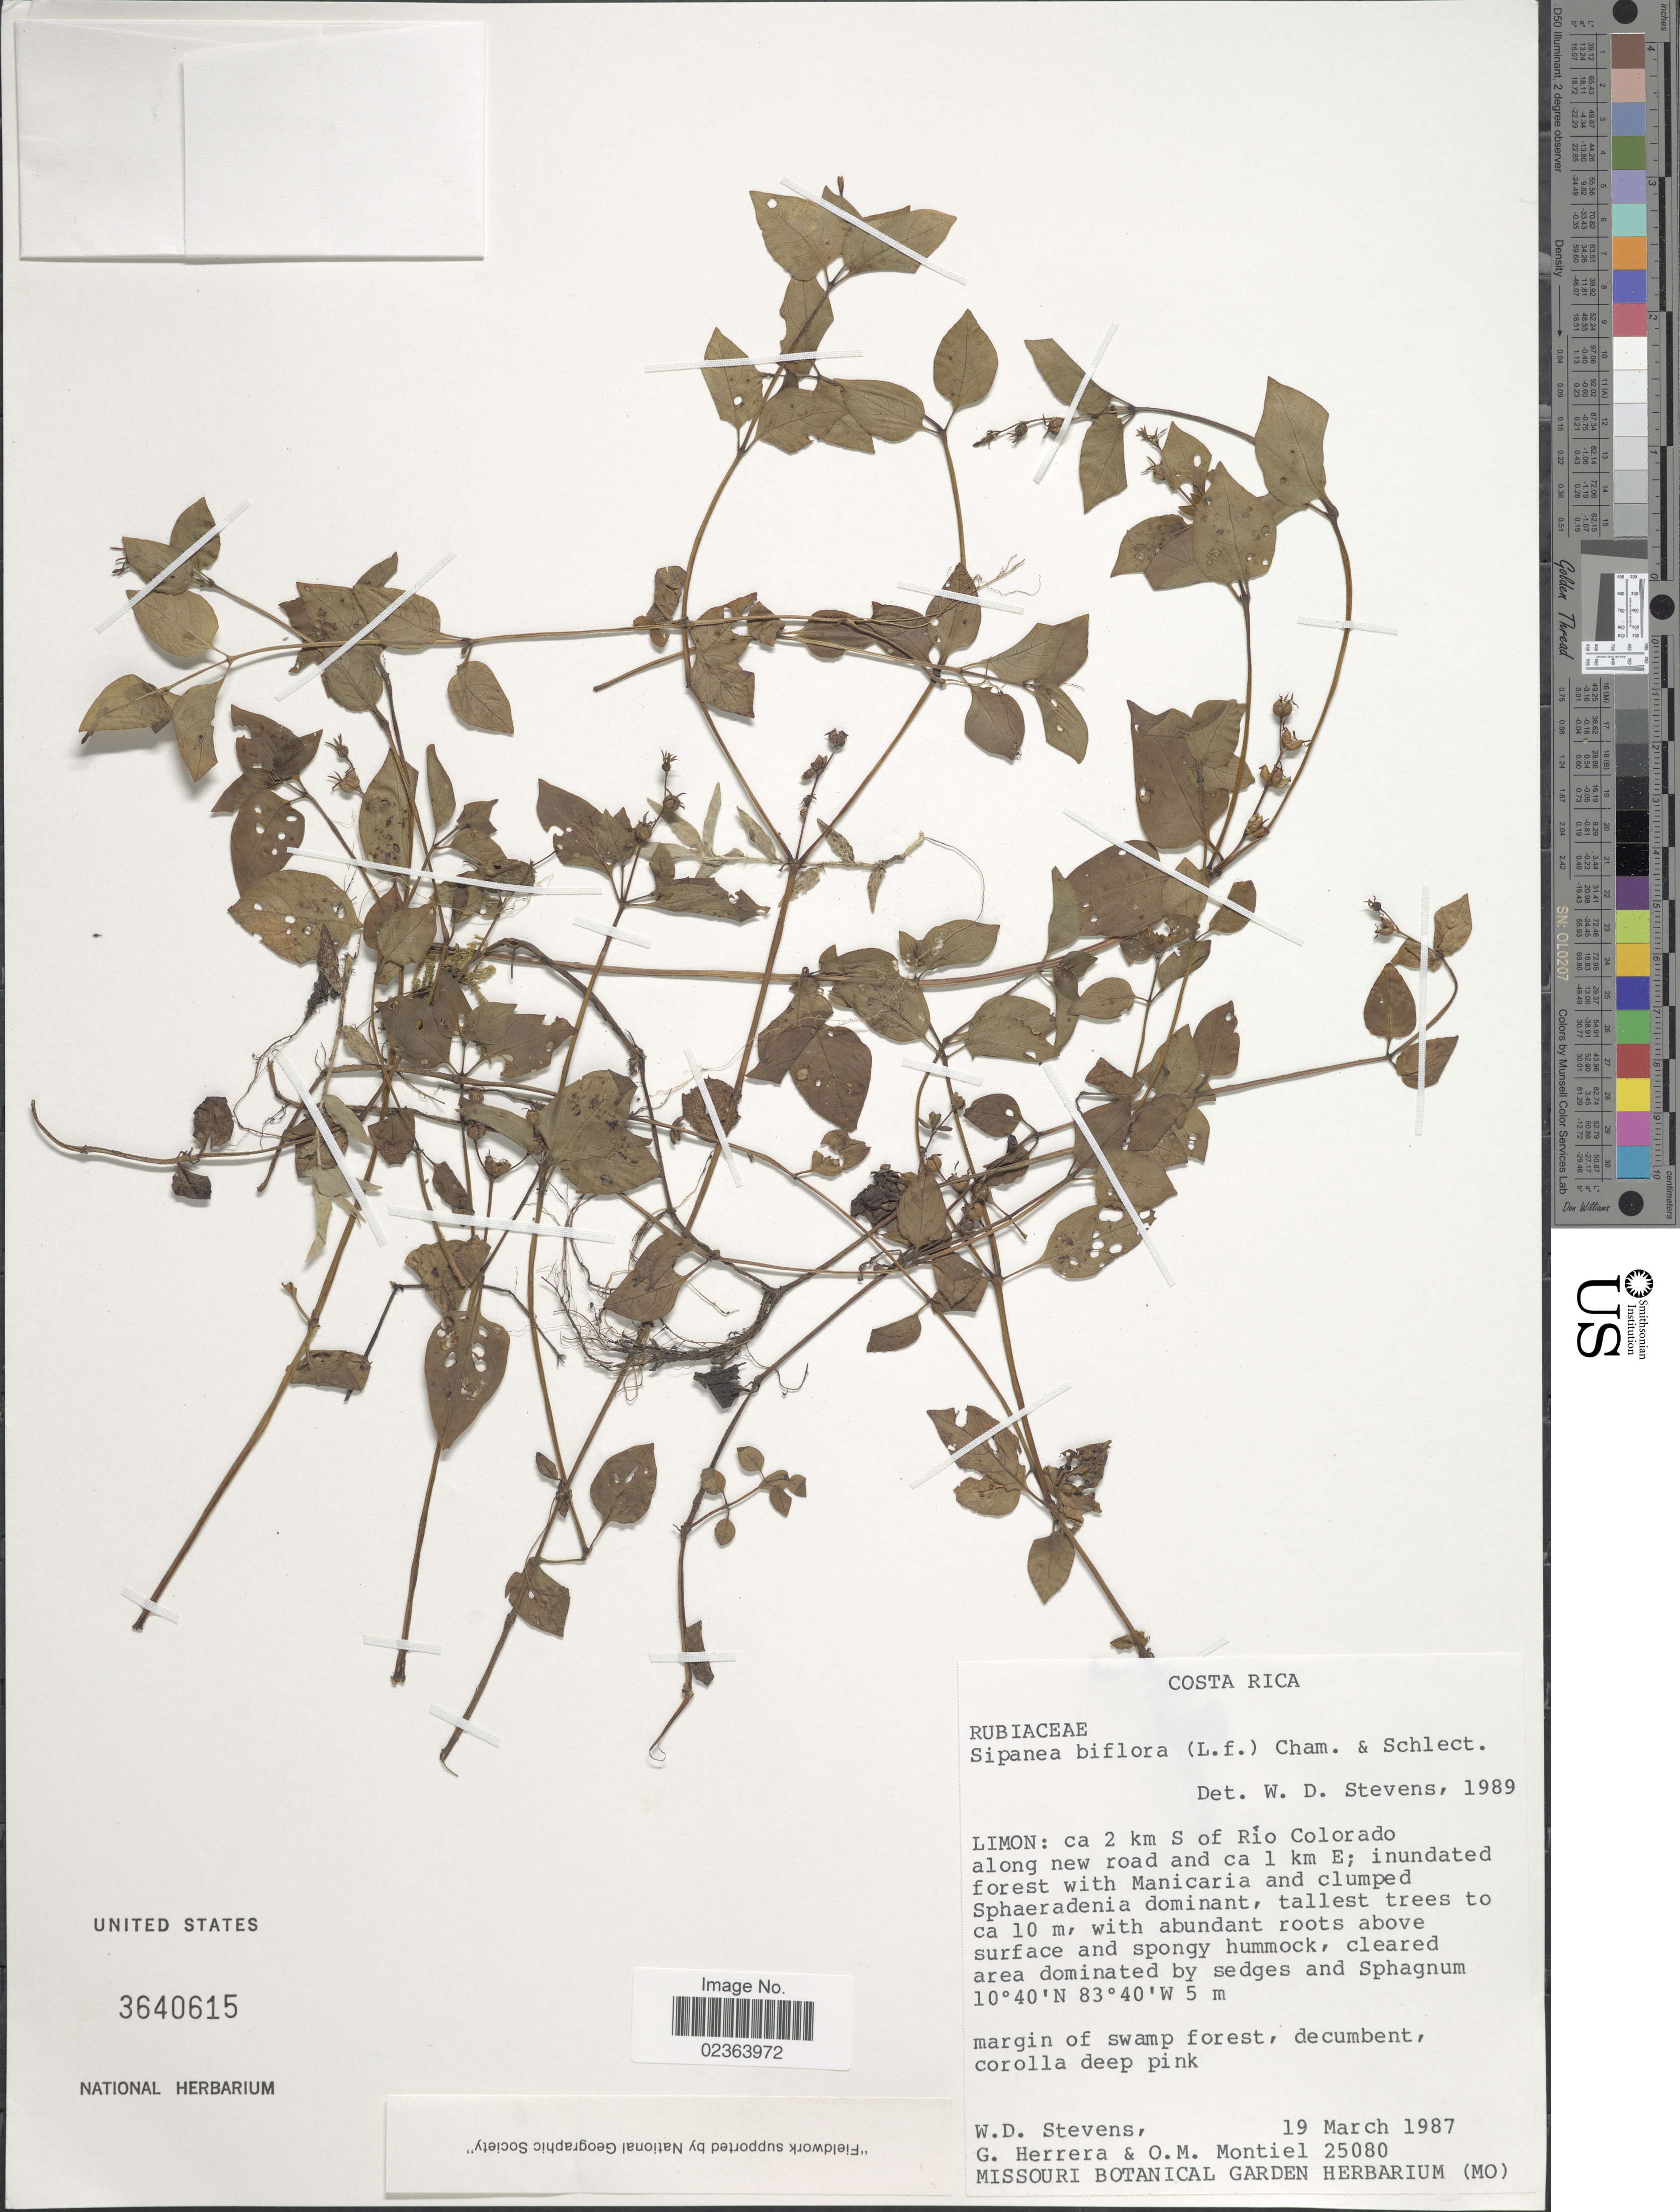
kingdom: Plantae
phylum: Tracheophyta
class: Magnoliopsida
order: Gentianales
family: Rubiaceae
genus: Sipanea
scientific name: Sipanea biflora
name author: (L. f.) Cham. & Schltdl.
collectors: W. D. Stevens, G. Herrera & O. Montiel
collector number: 25080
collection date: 1987-03-19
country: Costa Rica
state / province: Limón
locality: Limon: 2 km S of Rio Colorado, along new road and 1 km E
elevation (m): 5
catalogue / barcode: US 3640615